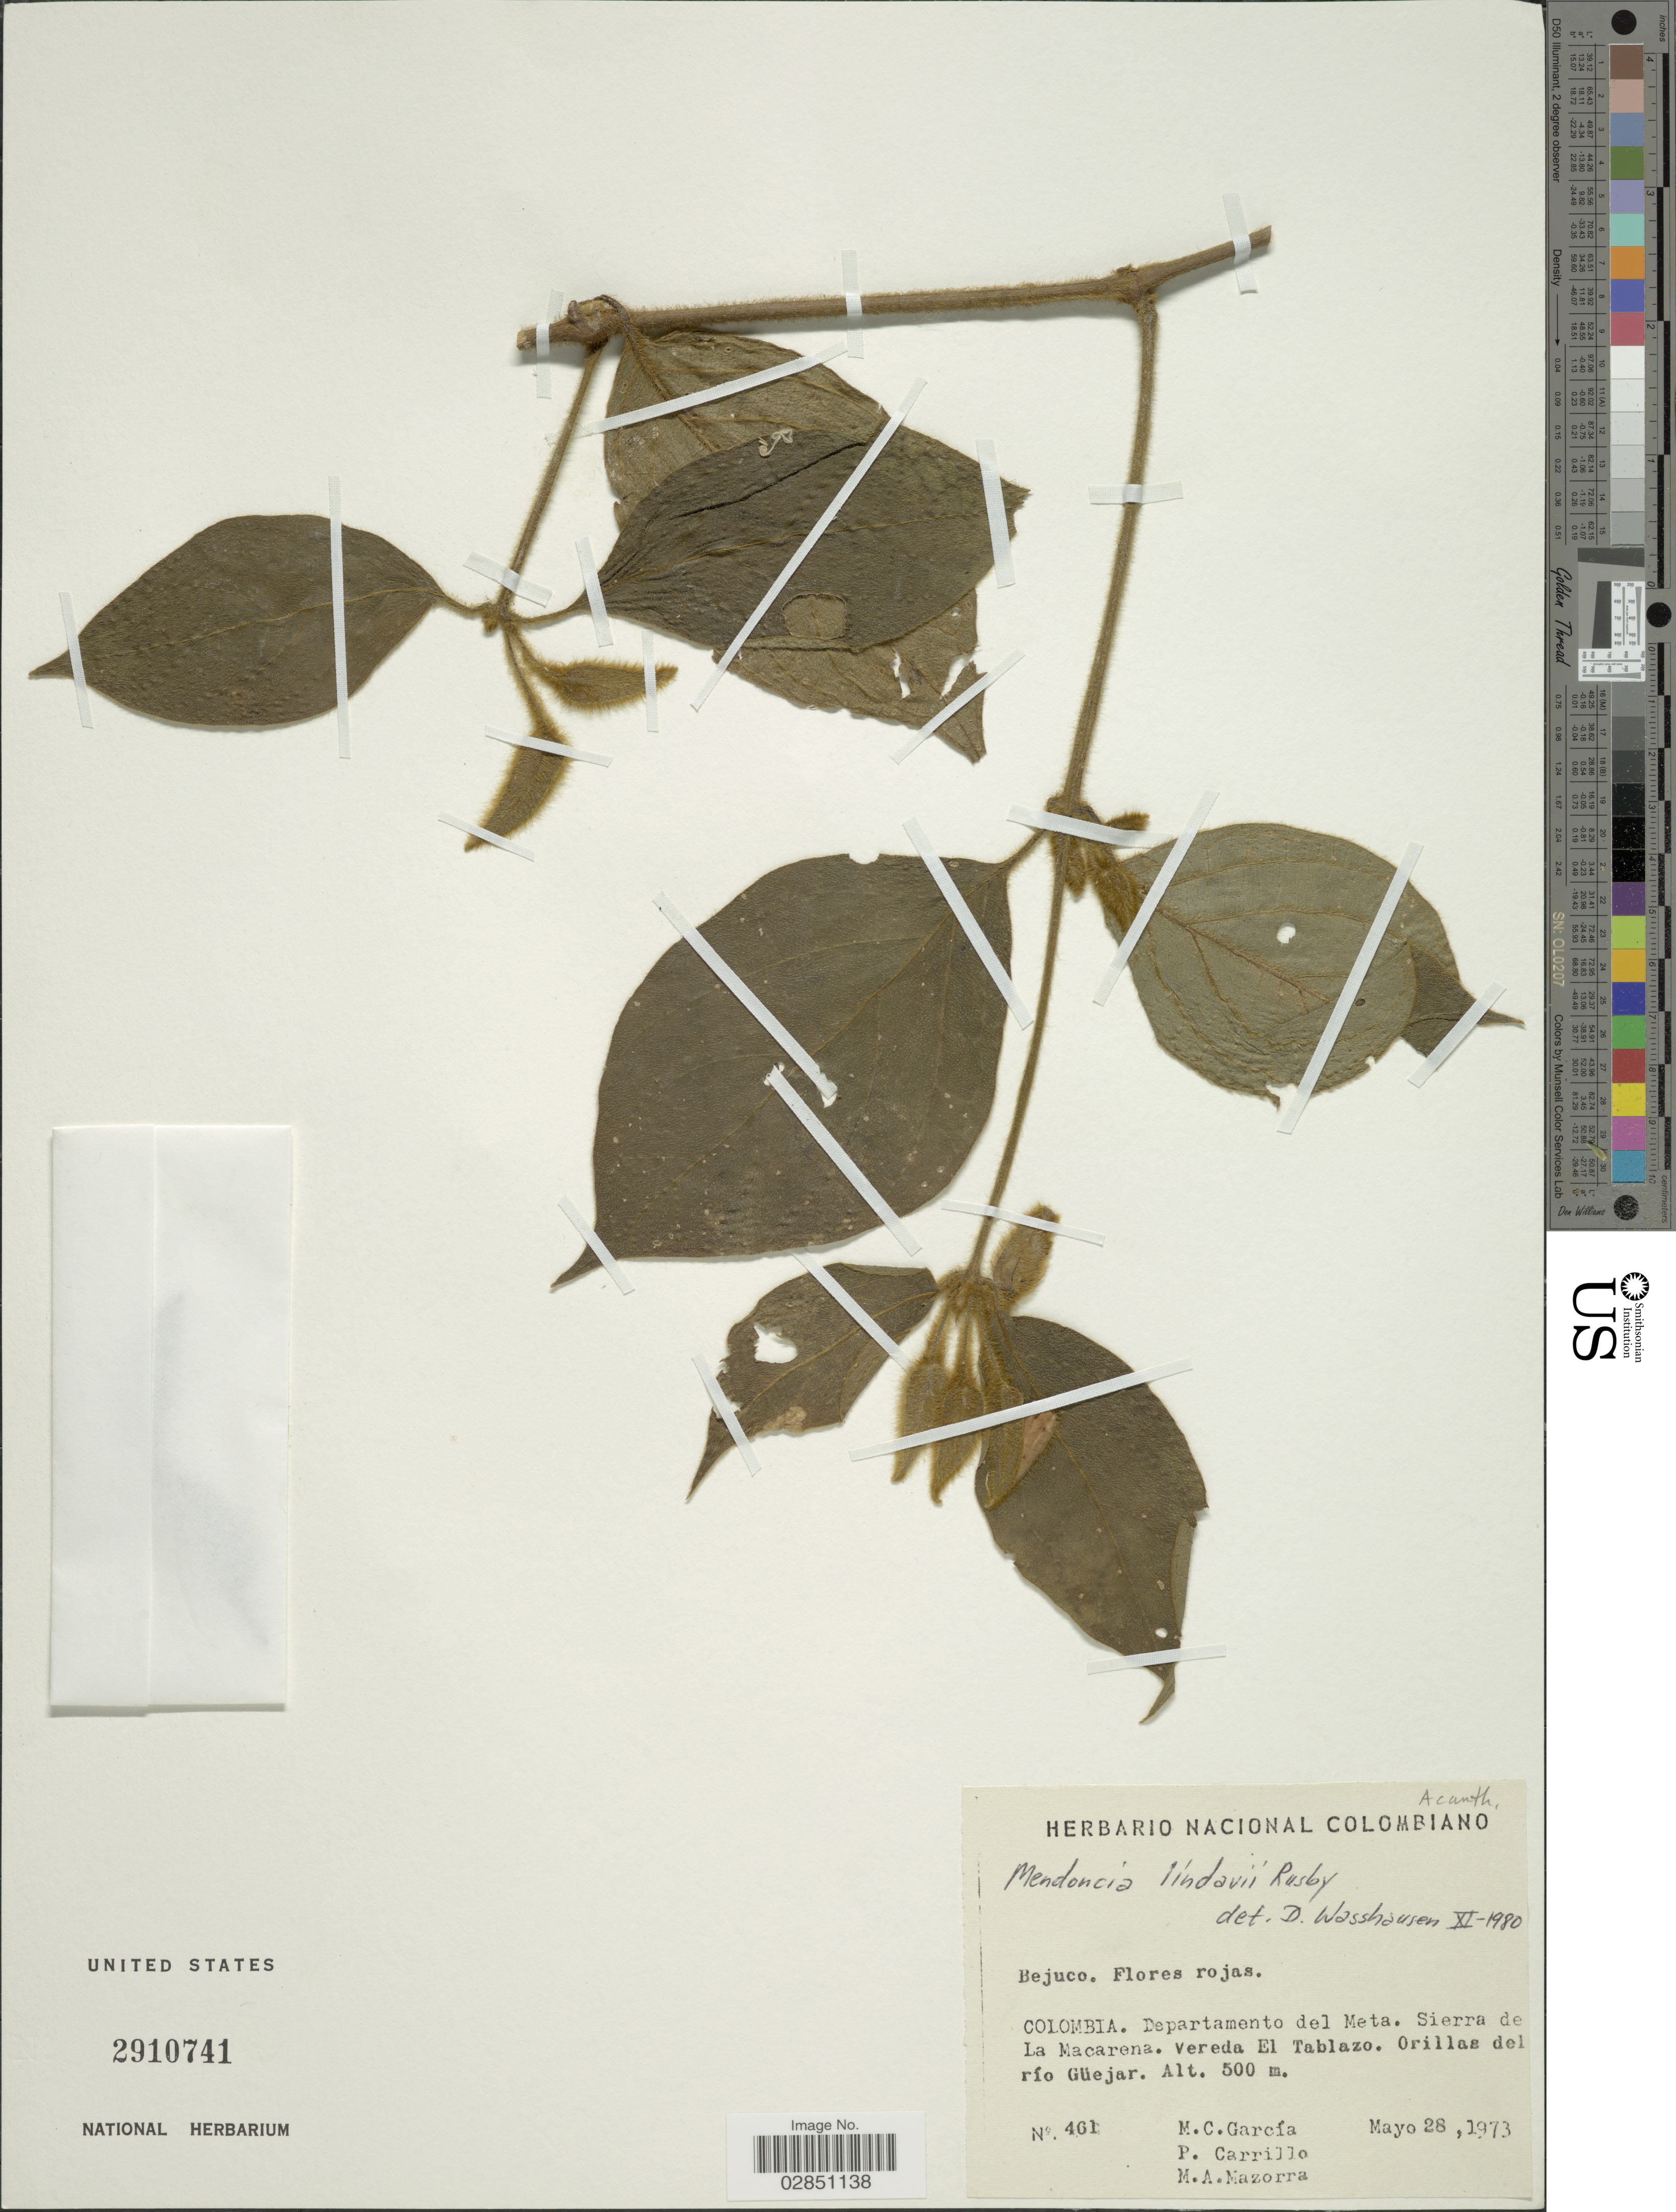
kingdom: Plantae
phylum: Tracheophyta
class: Magnoliopsida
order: Lamiales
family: Acanthaceae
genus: Mendoncia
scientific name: Mendoncia lindavii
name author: Rusby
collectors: M. C. García, P. Carrillo & M. Mazorra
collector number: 461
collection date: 1973-05-28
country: Colombia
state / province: Meta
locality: Departamento del Meta. Sierra de La Macarena. Vereda El Tablazo. Orillas del río Güejar.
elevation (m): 500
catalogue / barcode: US 2910741